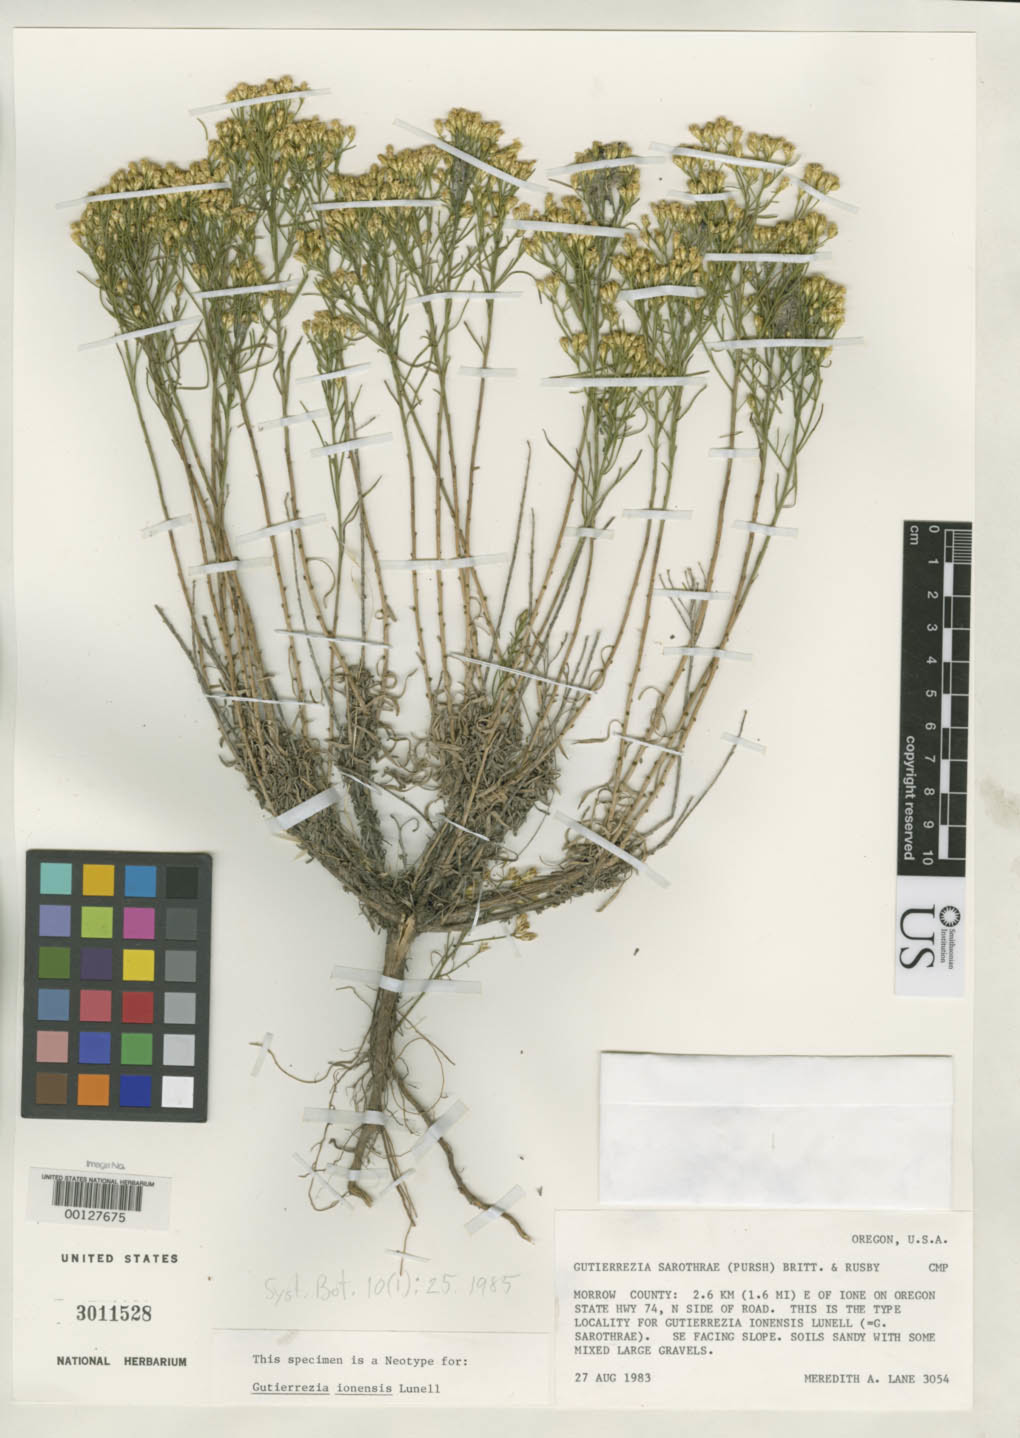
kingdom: Plantae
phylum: Tracheophyta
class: Magnoliopsida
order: Asterales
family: Asteraceae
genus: Gutierrezia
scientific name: Gutierrezia ionensis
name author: Lundell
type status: Neotype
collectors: M. A. Lane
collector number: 3054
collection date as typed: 27 Aug 1983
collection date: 1983-08-27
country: United States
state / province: Oregon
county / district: Morrow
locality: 2.6 km E of Ione on state hwy. 74.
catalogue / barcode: US 3011528